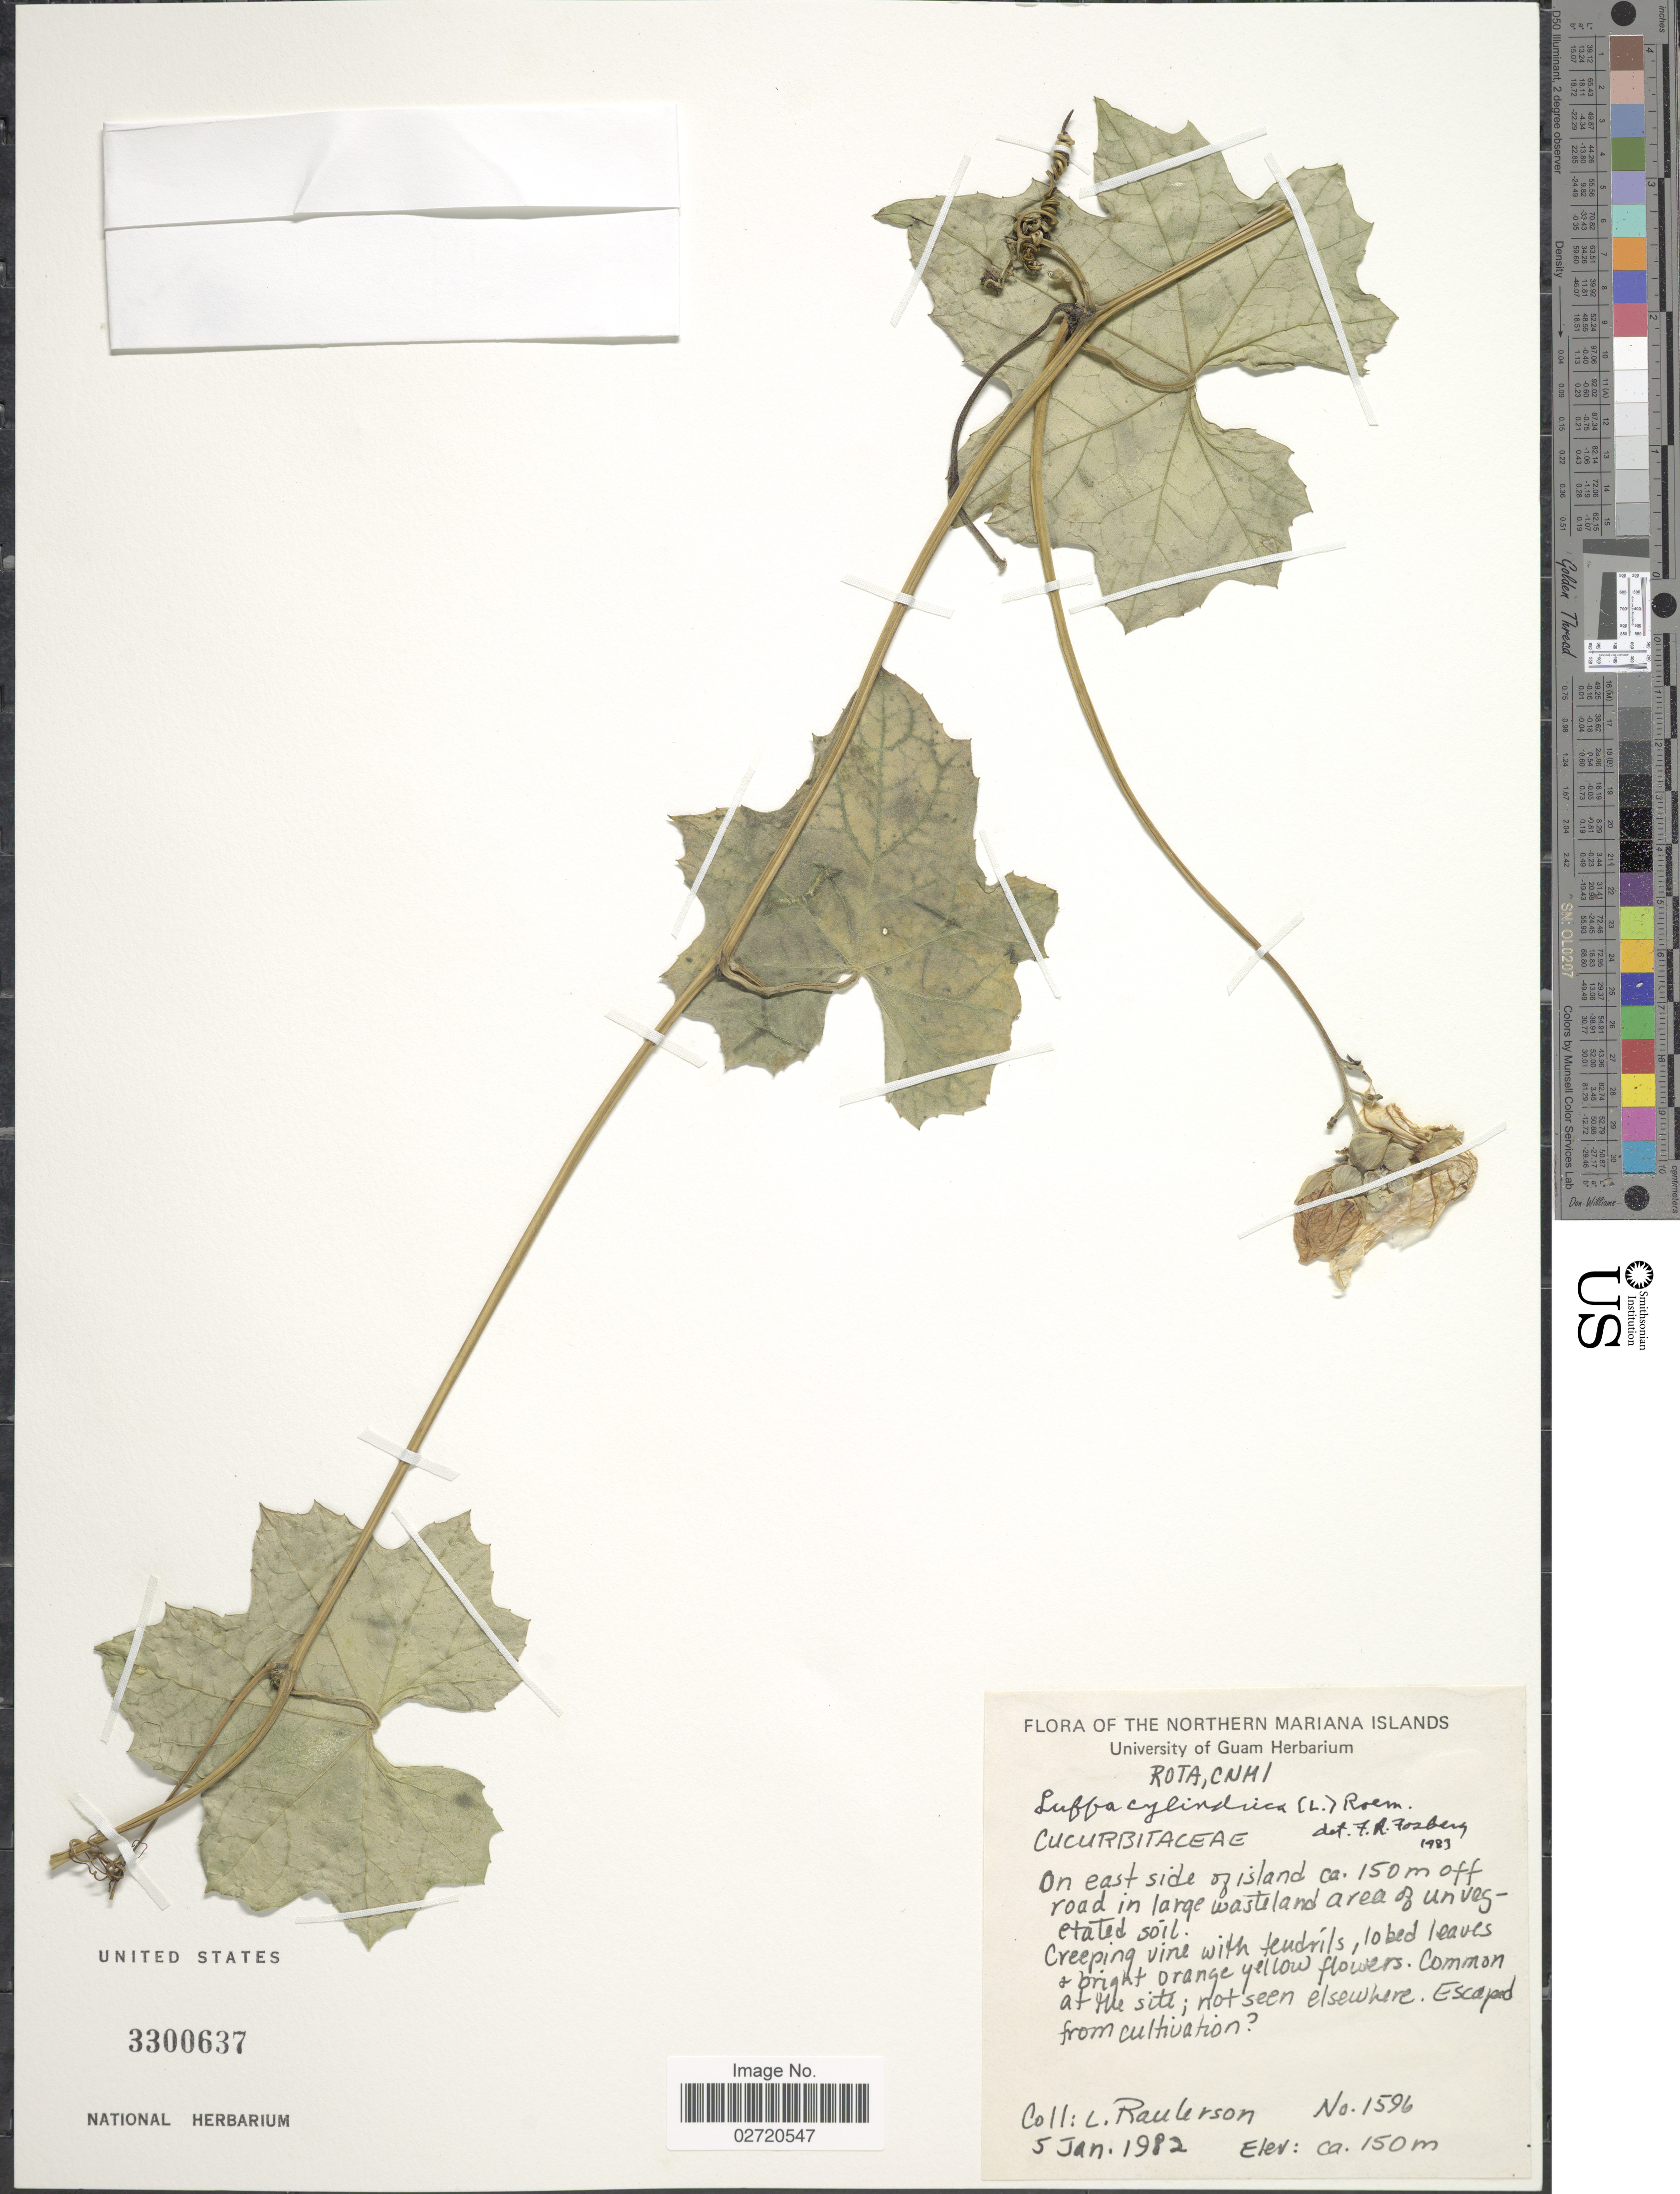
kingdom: Plantae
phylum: Tracheophyta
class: Magnoliopsida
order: Cucurbitales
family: Cucurbitaceae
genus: Luffa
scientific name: Luffa aegyptiaca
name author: Mill.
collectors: L. Raulerson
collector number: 1596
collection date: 1982-01-05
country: Northern Mariana Islands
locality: On east side of island ca. 150 m off road in large waste land area of unvegetated soil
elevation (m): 150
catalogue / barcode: US 3300637